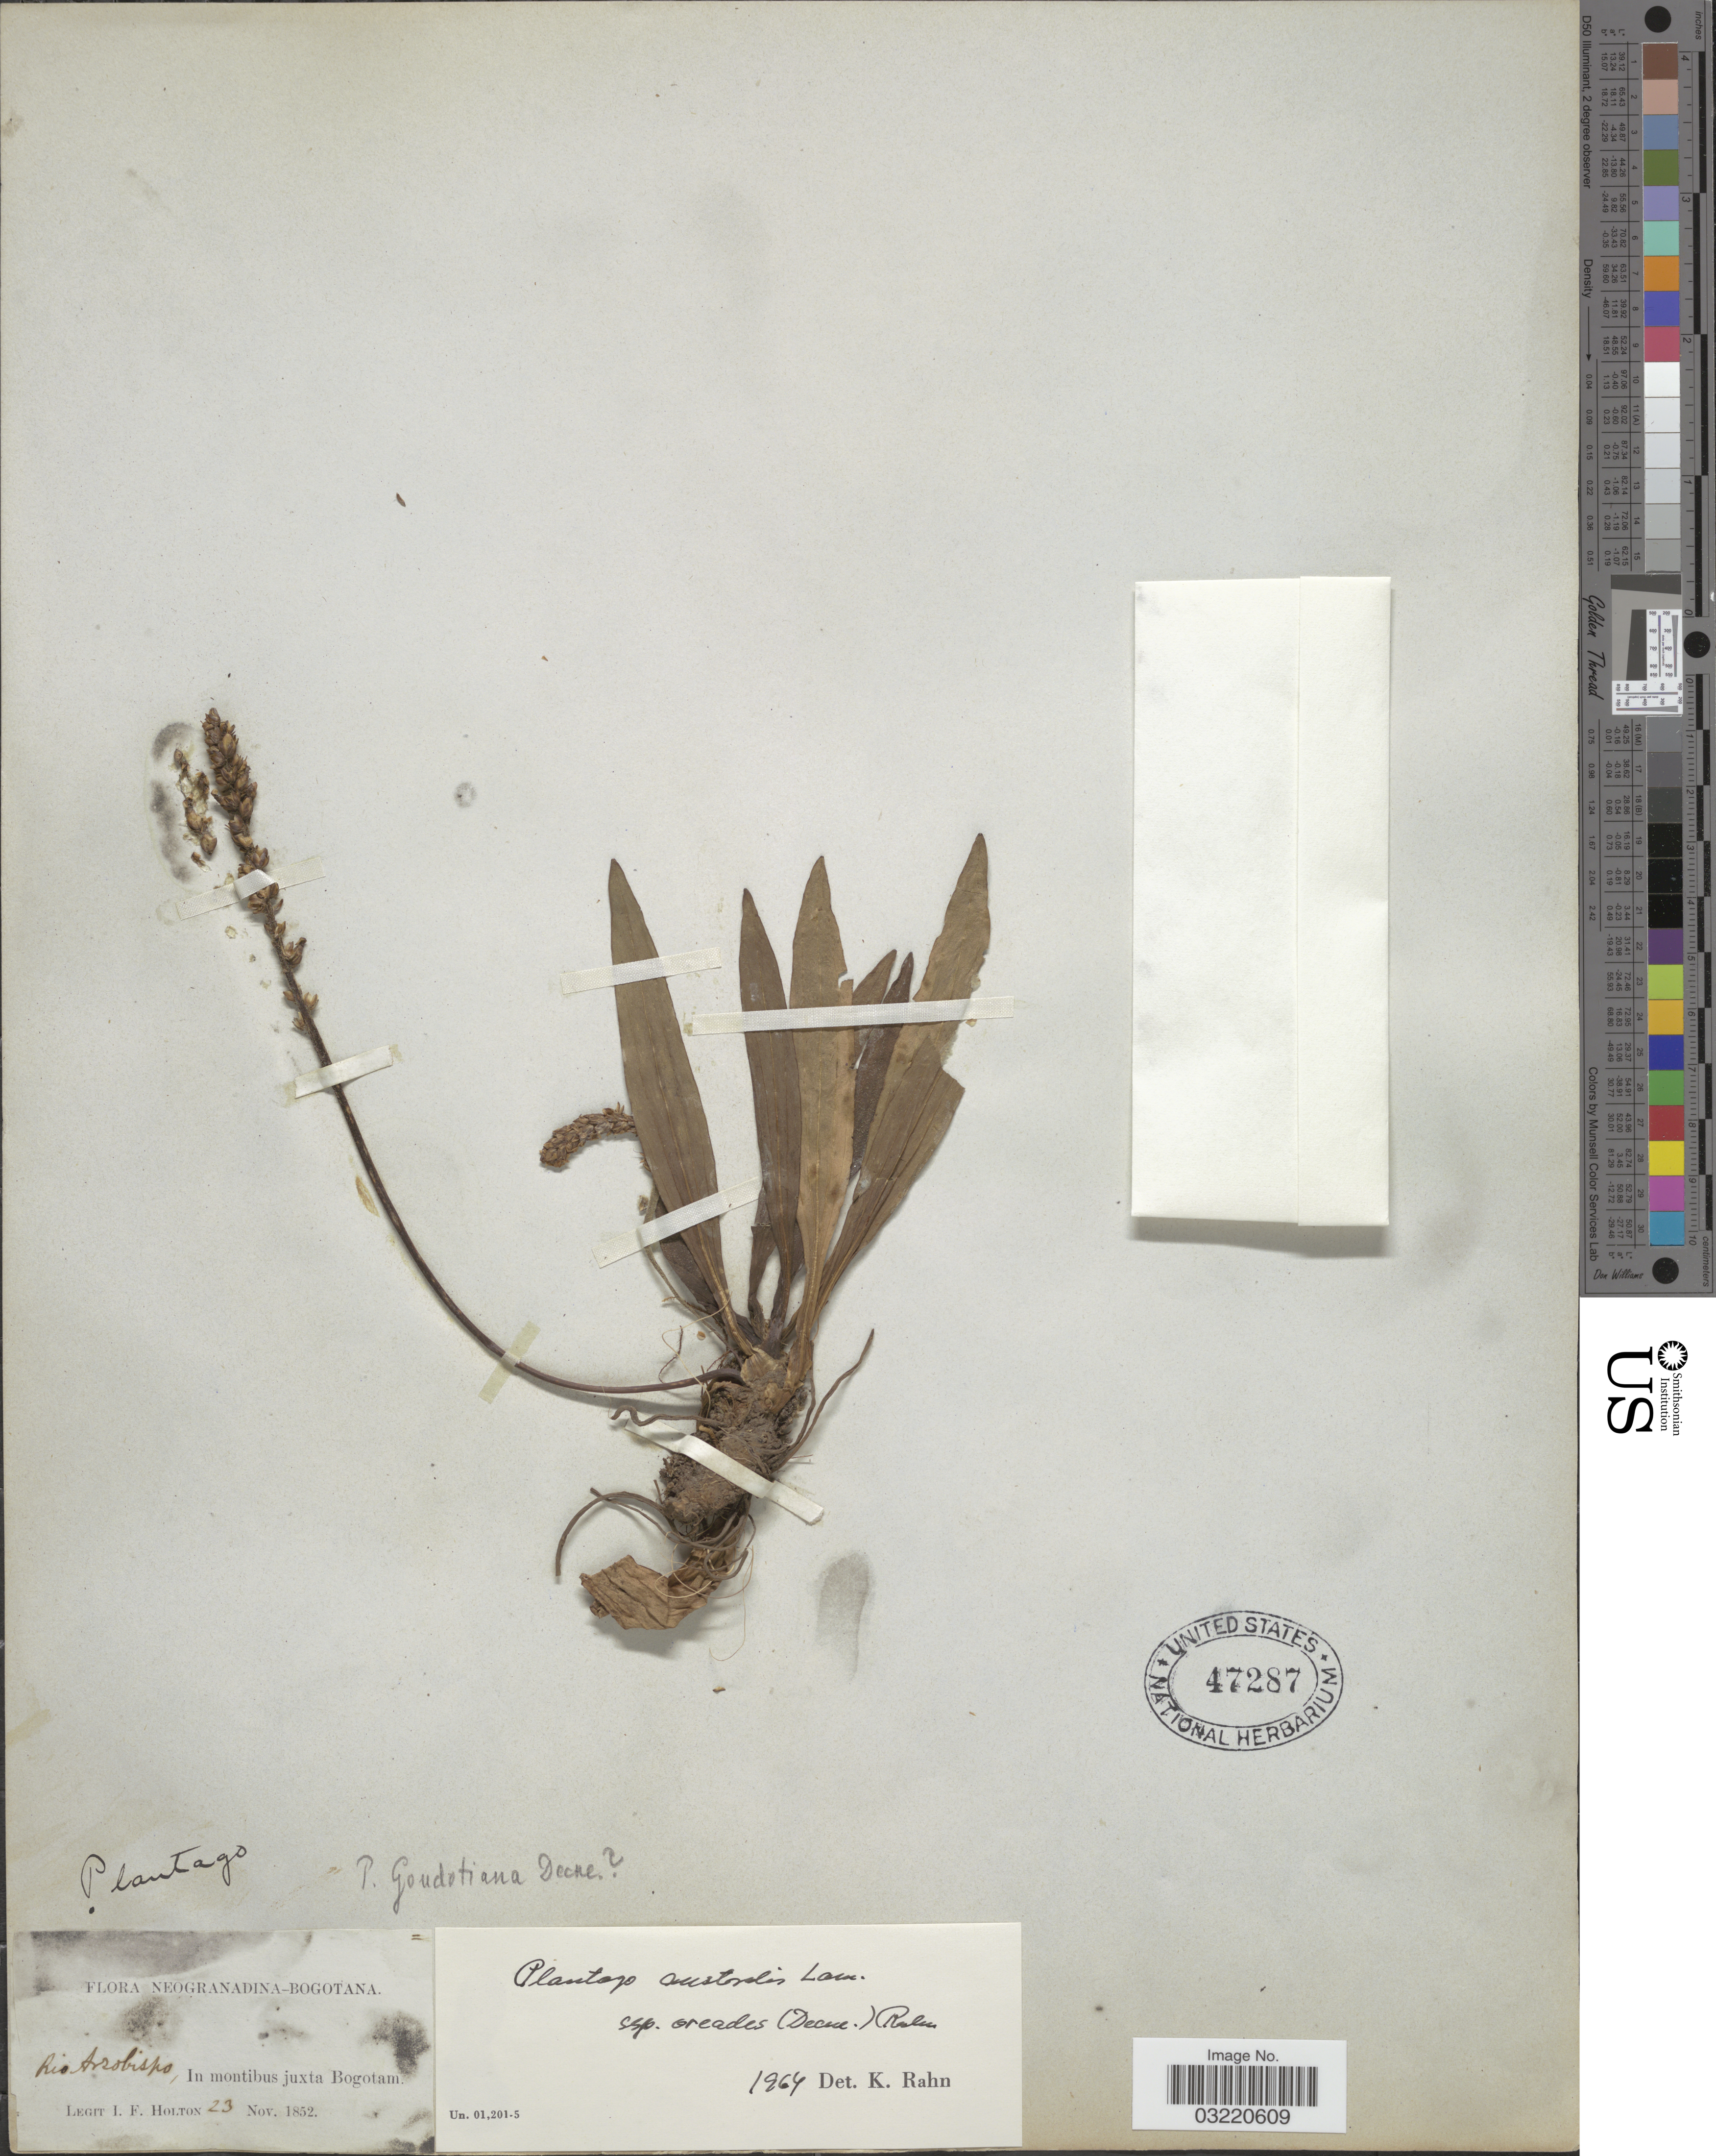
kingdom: Plantae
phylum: Tracheophyta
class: Magnoliopsida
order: Lamiales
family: Plantaginaceae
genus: Plantago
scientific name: Plantago australis subsp. oreades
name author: (Decne.) Rahn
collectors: I. Holton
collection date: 1852-11-23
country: Colombia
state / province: Bogota D.C.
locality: Neogranadina-Bogotana. Rio Arobispo, In montibus juxta Bogotam.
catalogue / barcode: US 47287